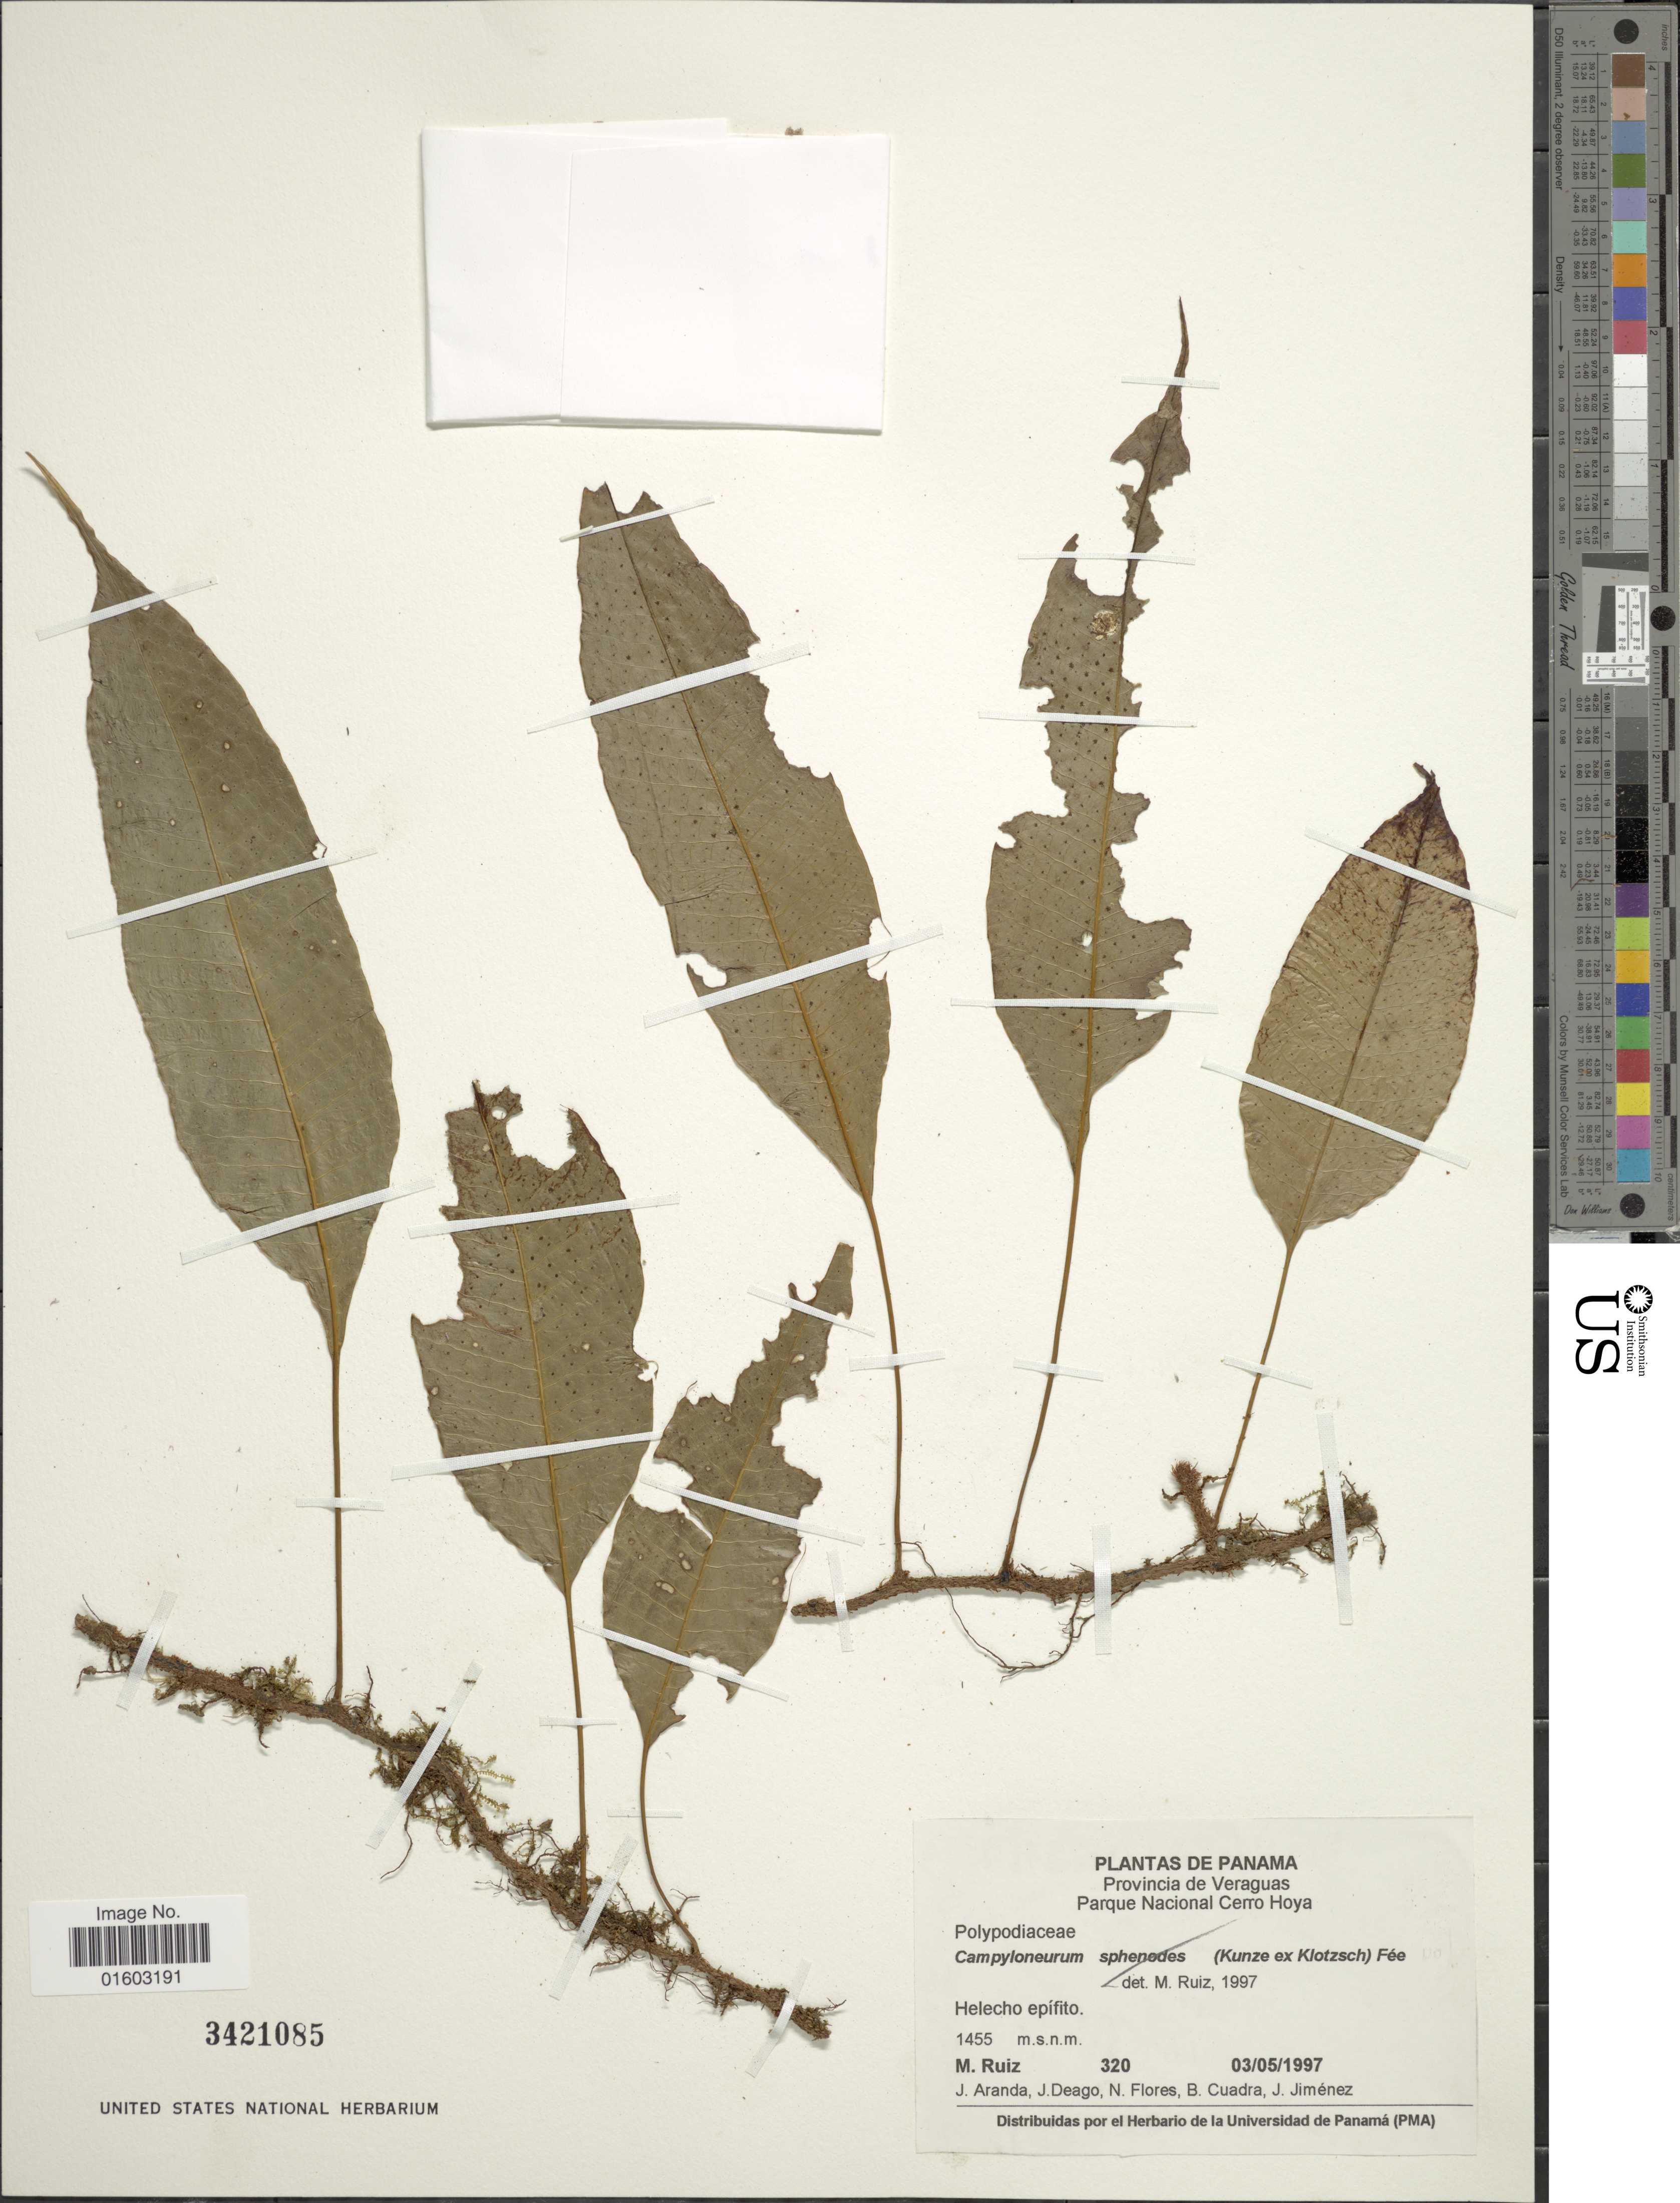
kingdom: Plantae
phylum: Tracheophyta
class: Polypodiopsida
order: Polypodiales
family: Polypodiaceae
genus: Campyloneurum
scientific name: Campyloneurum sublucidum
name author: (Christ) Ching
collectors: M. Ruiz, J. Aranda, J. Deago, N. Flores & et al.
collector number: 320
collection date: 1997-05-03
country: Panama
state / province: Veraguas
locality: Provincia de Veraguas, Parque Nacional Cerro Hoya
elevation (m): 1455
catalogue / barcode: US 3421085